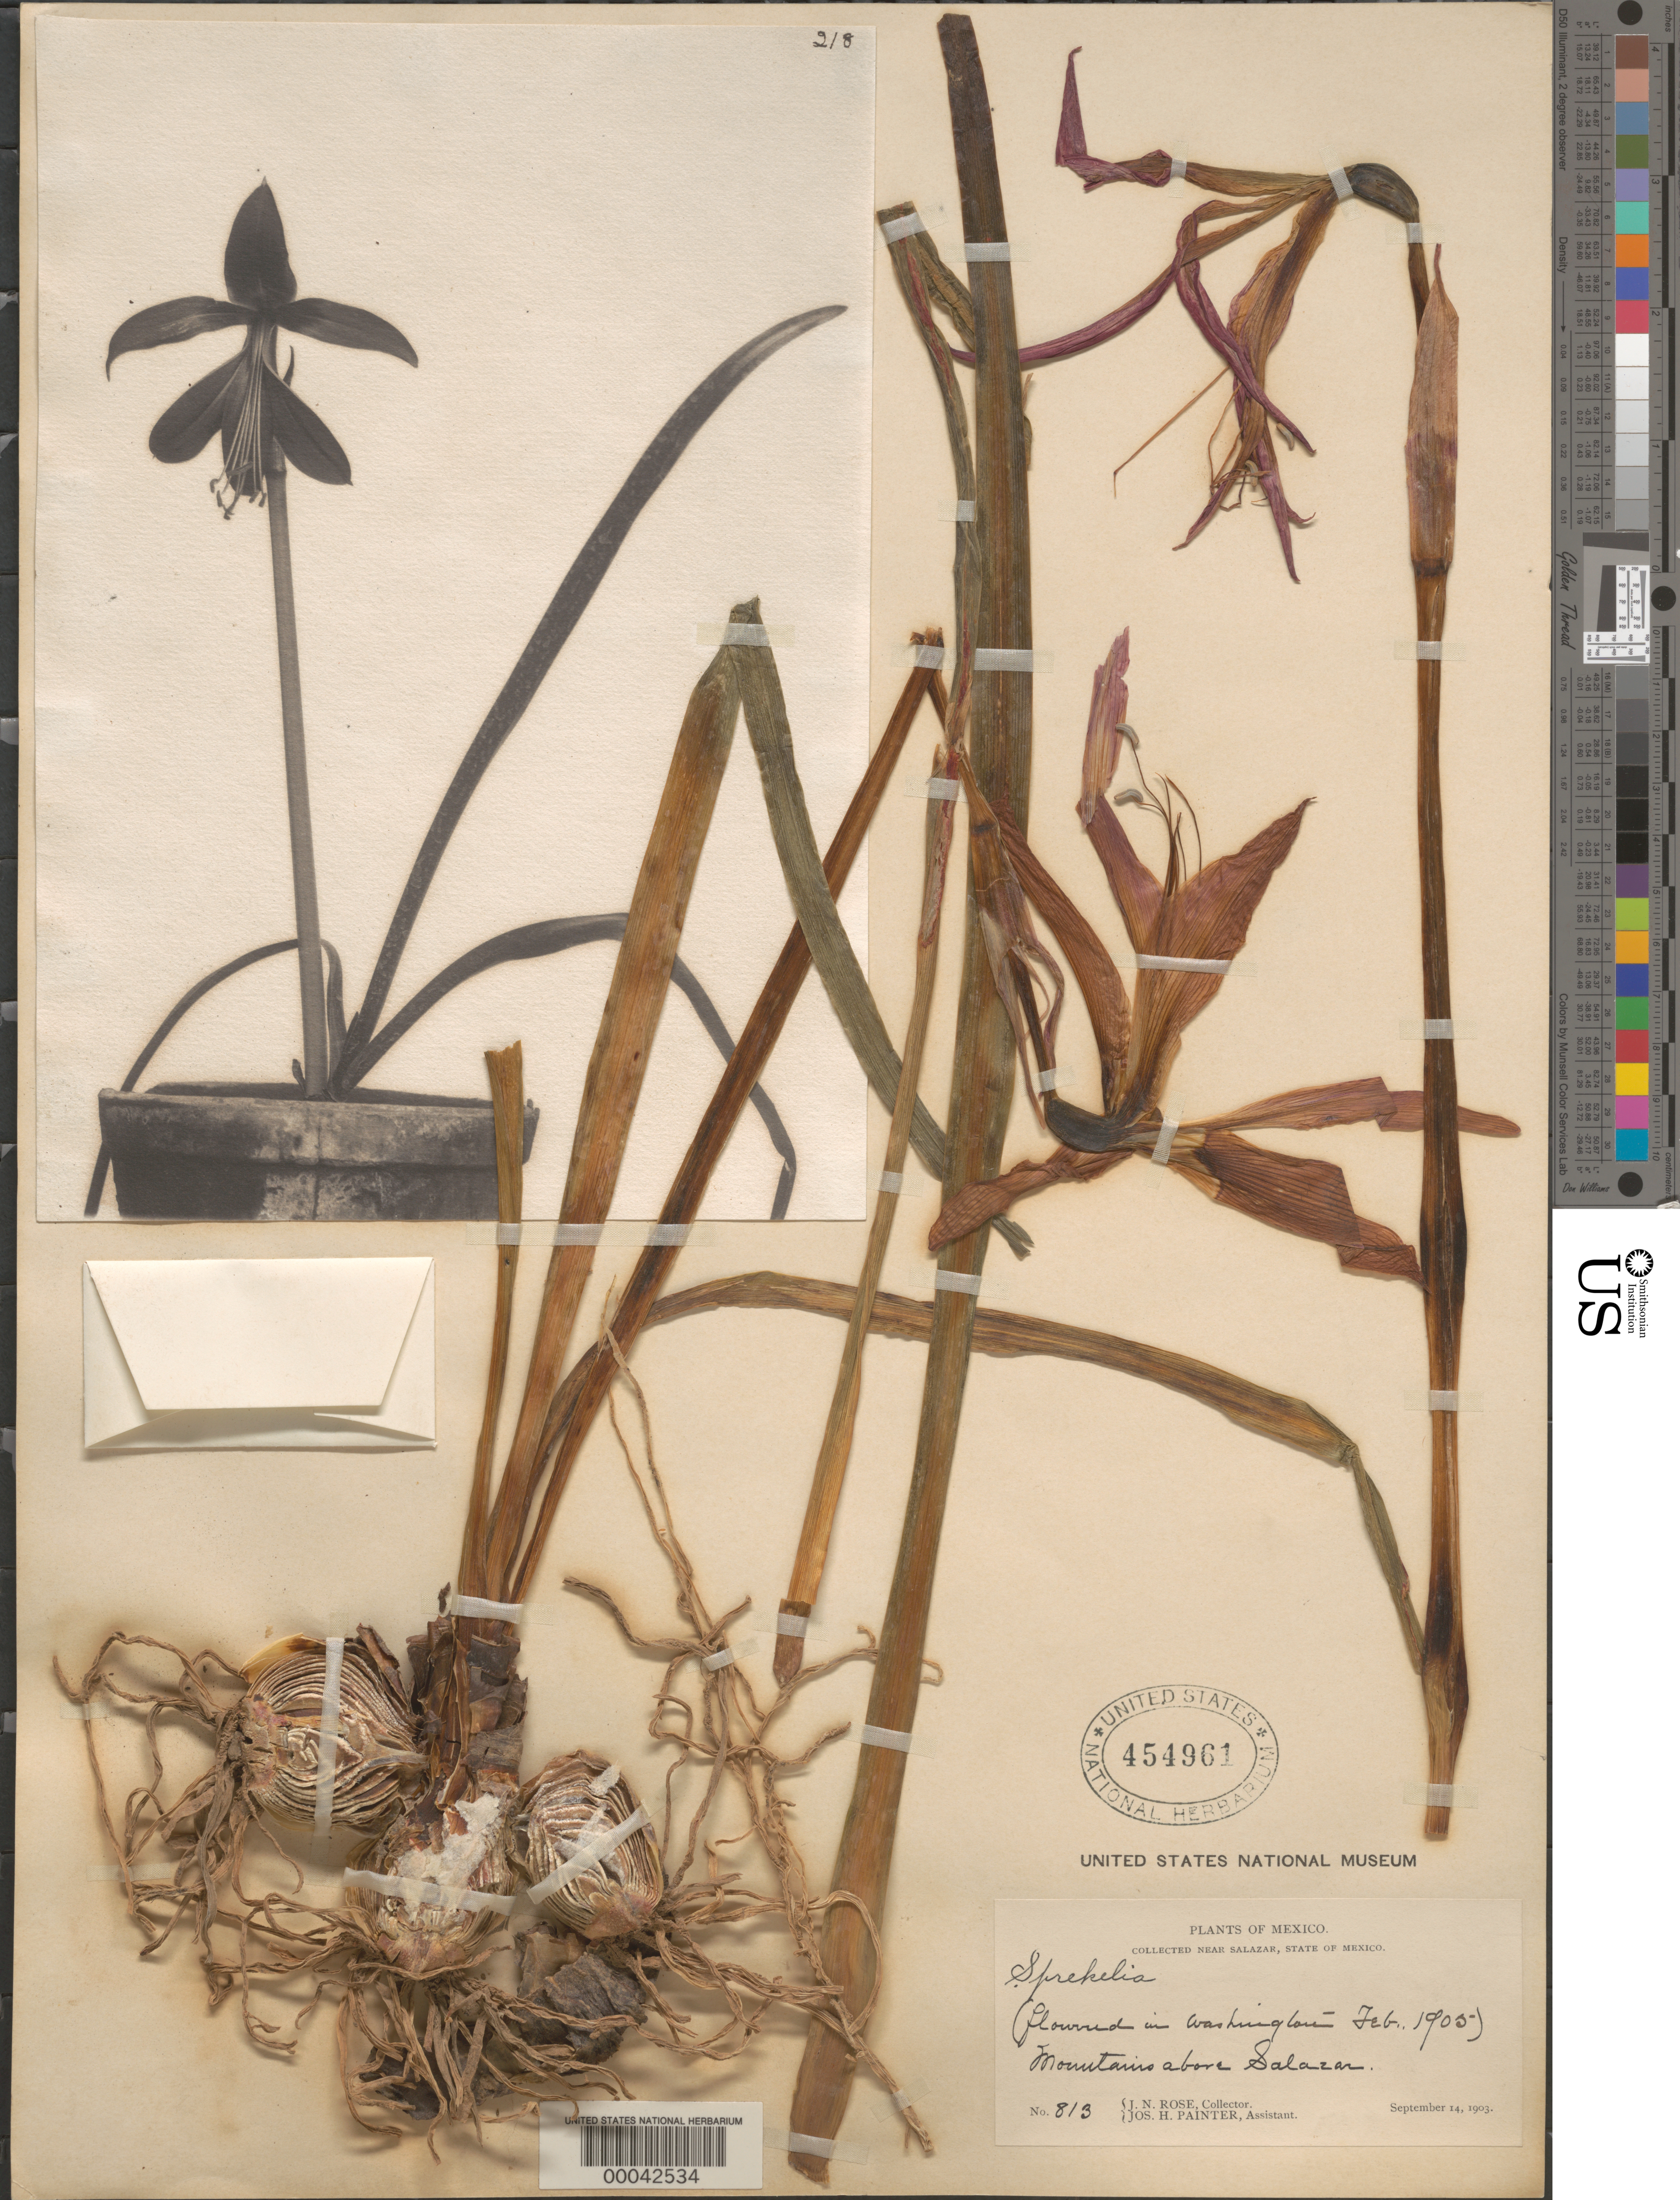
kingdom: Plantae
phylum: Tracheophyta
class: Liliopsida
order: Asparagales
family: Amaryllidaceae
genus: Sprekelia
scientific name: Sprekelia sp.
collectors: J. N. Rose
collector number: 813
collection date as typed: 14 Sep 1903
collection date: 1903-09-14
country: Mexico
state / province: México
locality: Salazar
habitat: Mountains above salazar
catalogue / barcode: US 454961